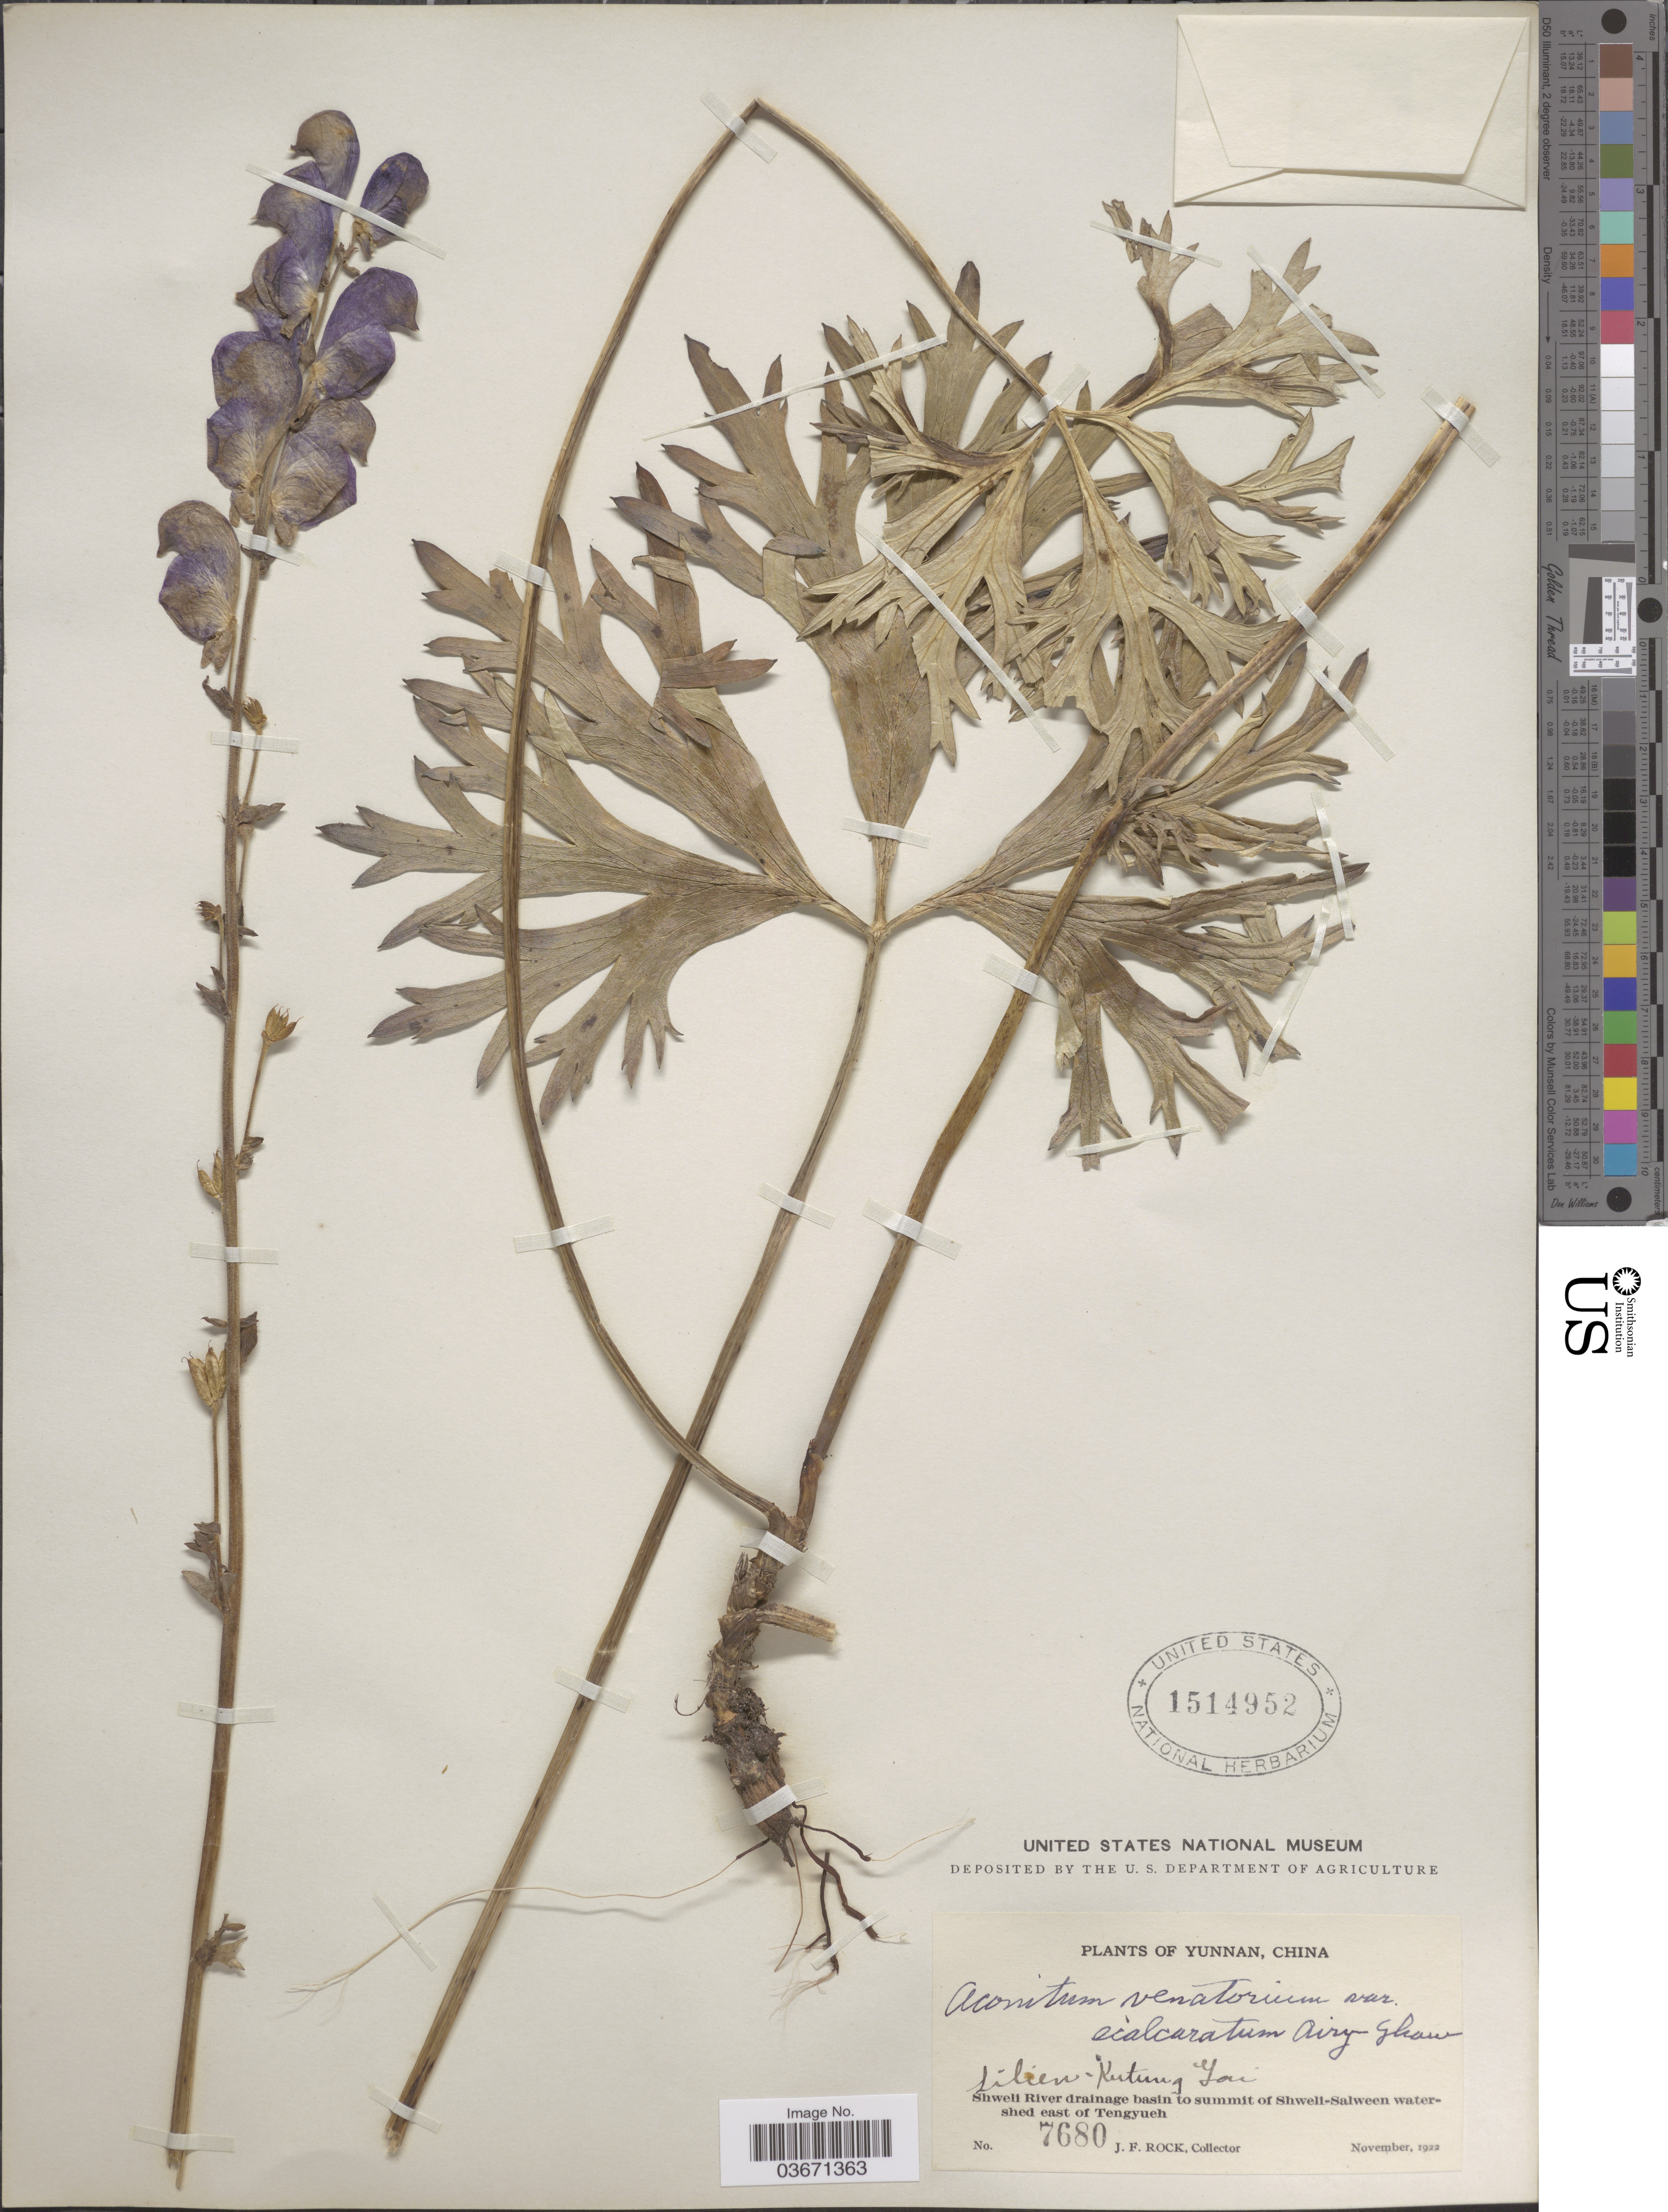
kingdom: Plantae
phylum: Tracheophyta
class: Magnoliopsida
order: Ranunculales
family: Ranunculaceae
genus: Aconitum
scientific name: Aconitum nagarum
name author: Stapf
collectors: J. Rock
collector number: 7680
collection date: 1922-11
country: China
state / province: Yunnan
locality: Lilien-Kutung Yai. Shweli River drainage basin to summit of Shweli-Salween watershed east of Tengyueh.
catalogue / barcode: US 1514952